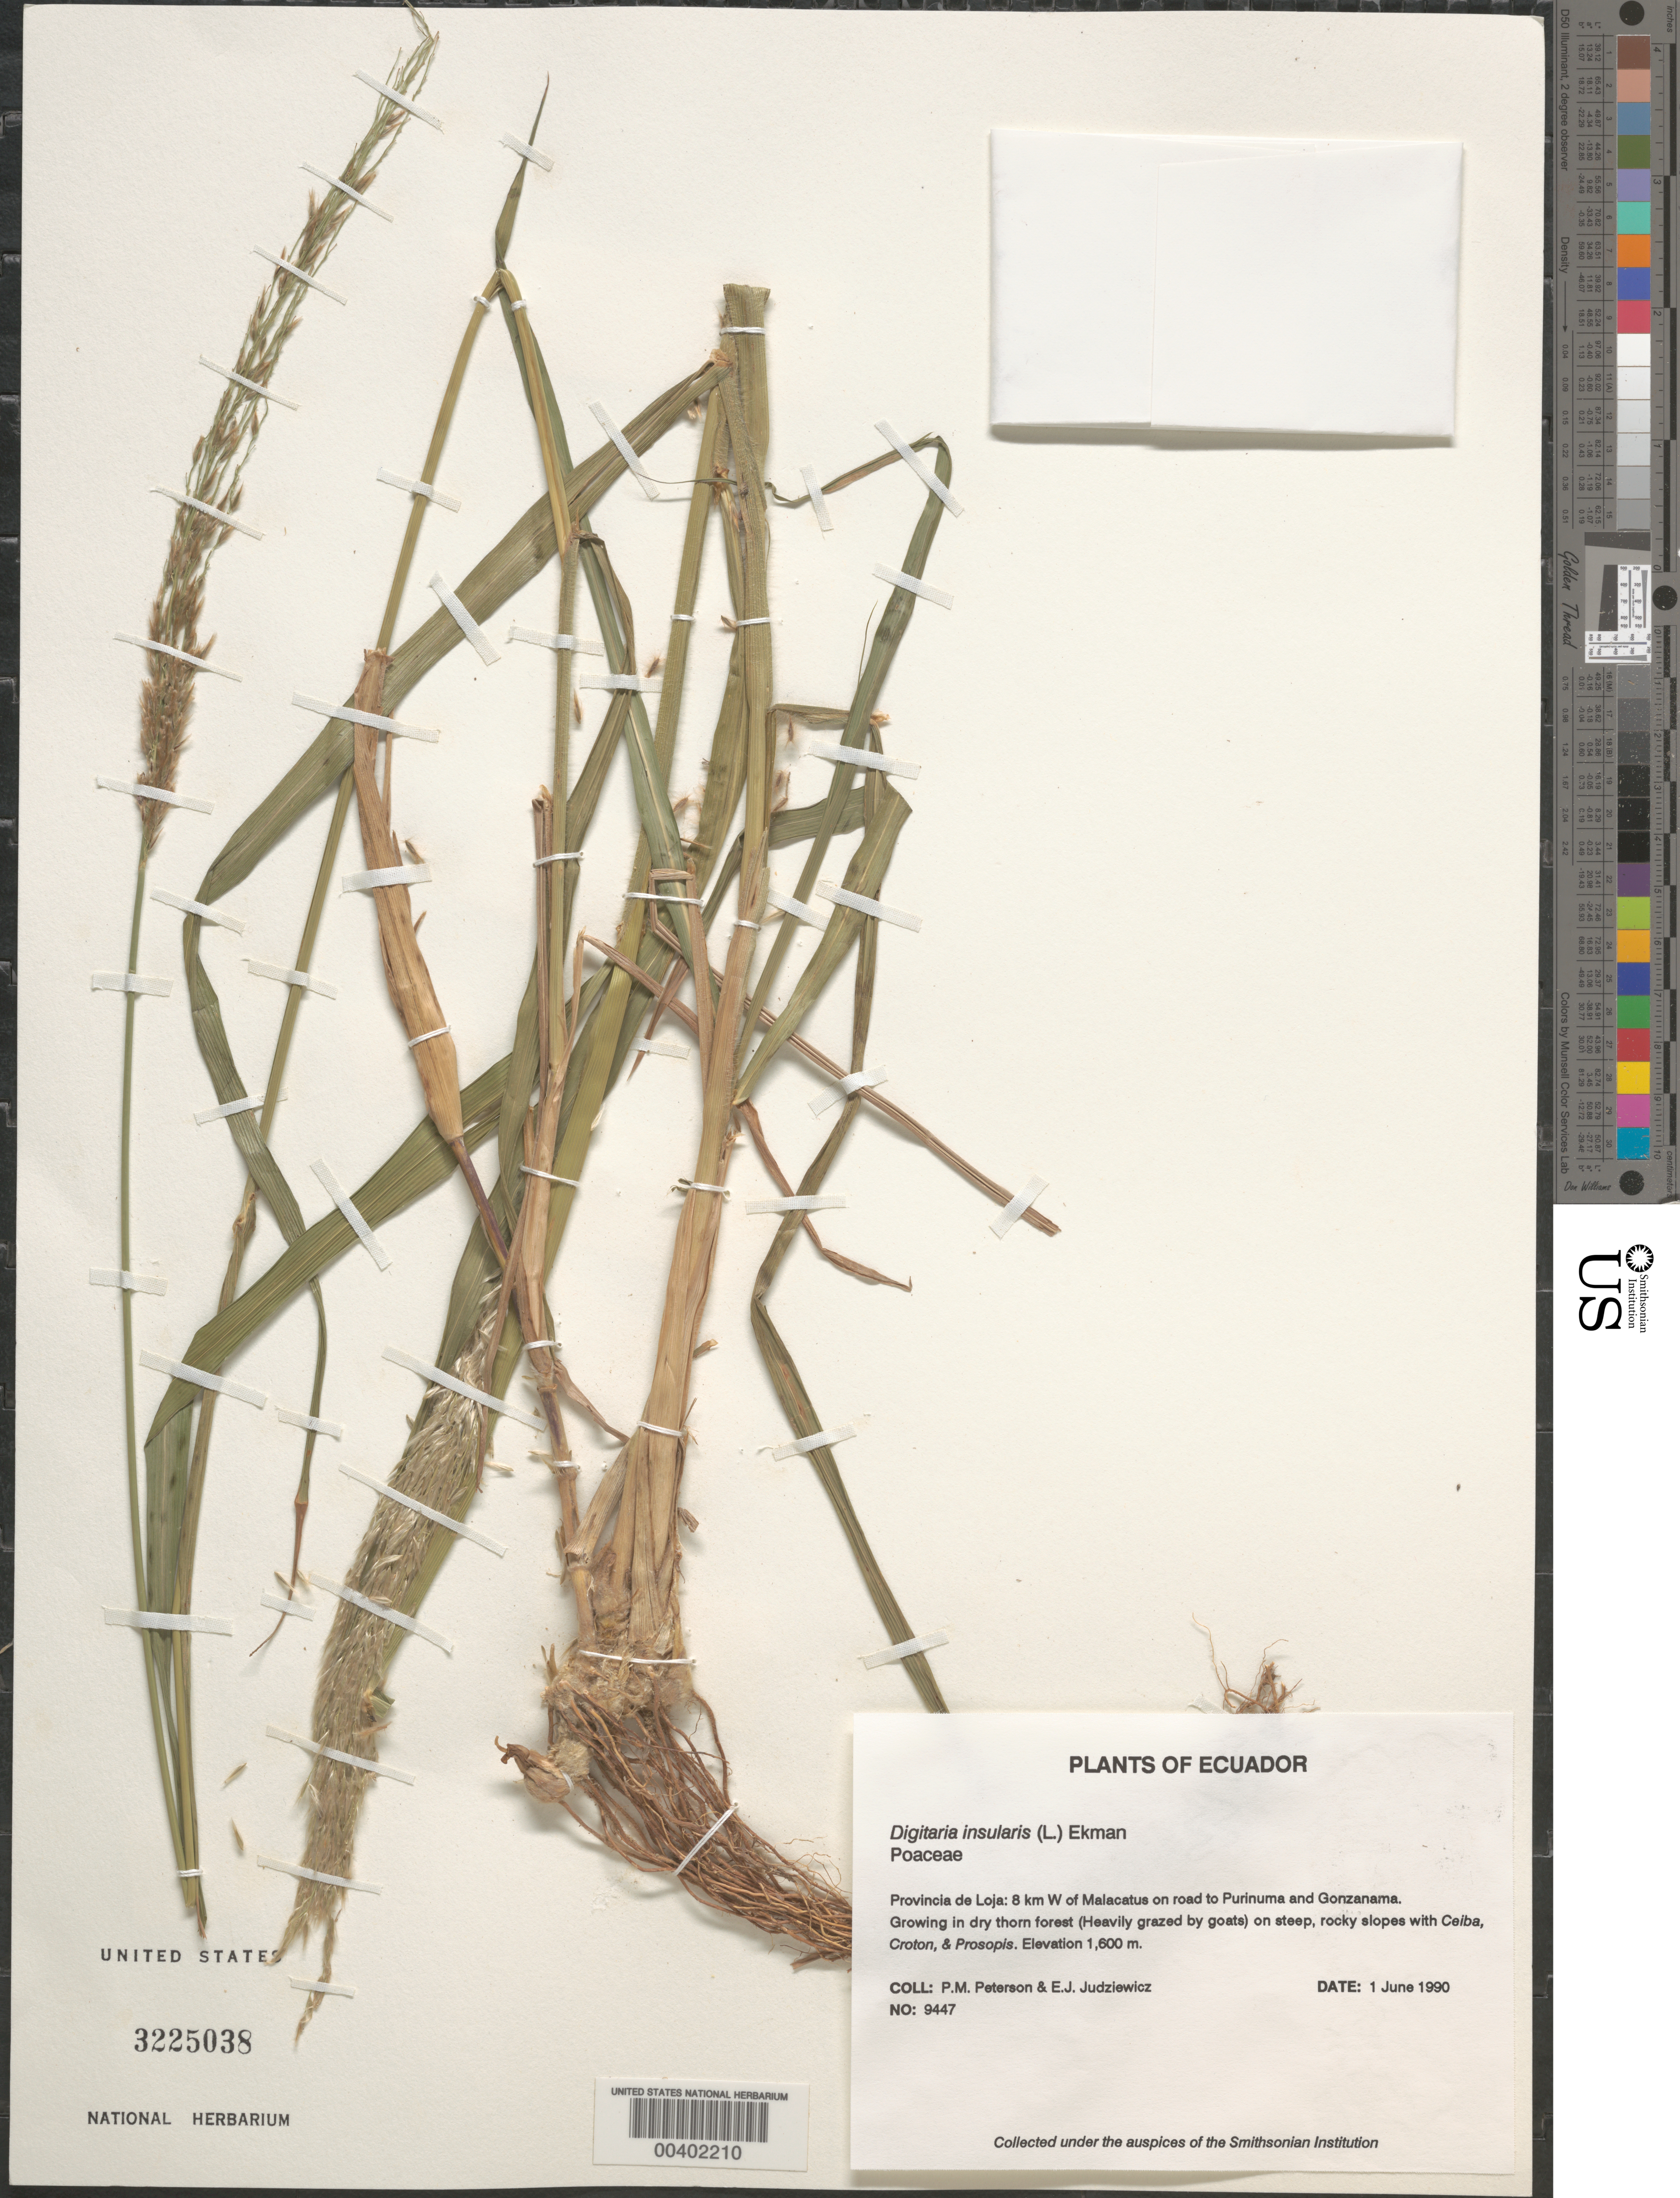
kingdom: Plantae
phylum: Tracheophyta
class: Liliopsida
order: Poales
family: Poaceae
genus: Digitaria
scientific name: Digitaria insularis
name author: (L.) Fedde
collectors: P. M. Peterson & E. J. Judziewicz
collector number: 09447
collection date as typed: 01 Jun 1990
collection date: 1990-06-01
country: Ecuador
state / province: Loja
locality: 8 km W of Malacatus on road to Purinuma and Gonzanama.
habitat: Growing in dry thorn forest (Heavily grazed by goats) on steep, rocky slopes with Ceiba, Croton, & Prosopis.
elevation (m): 1600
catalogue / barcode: US 3225038